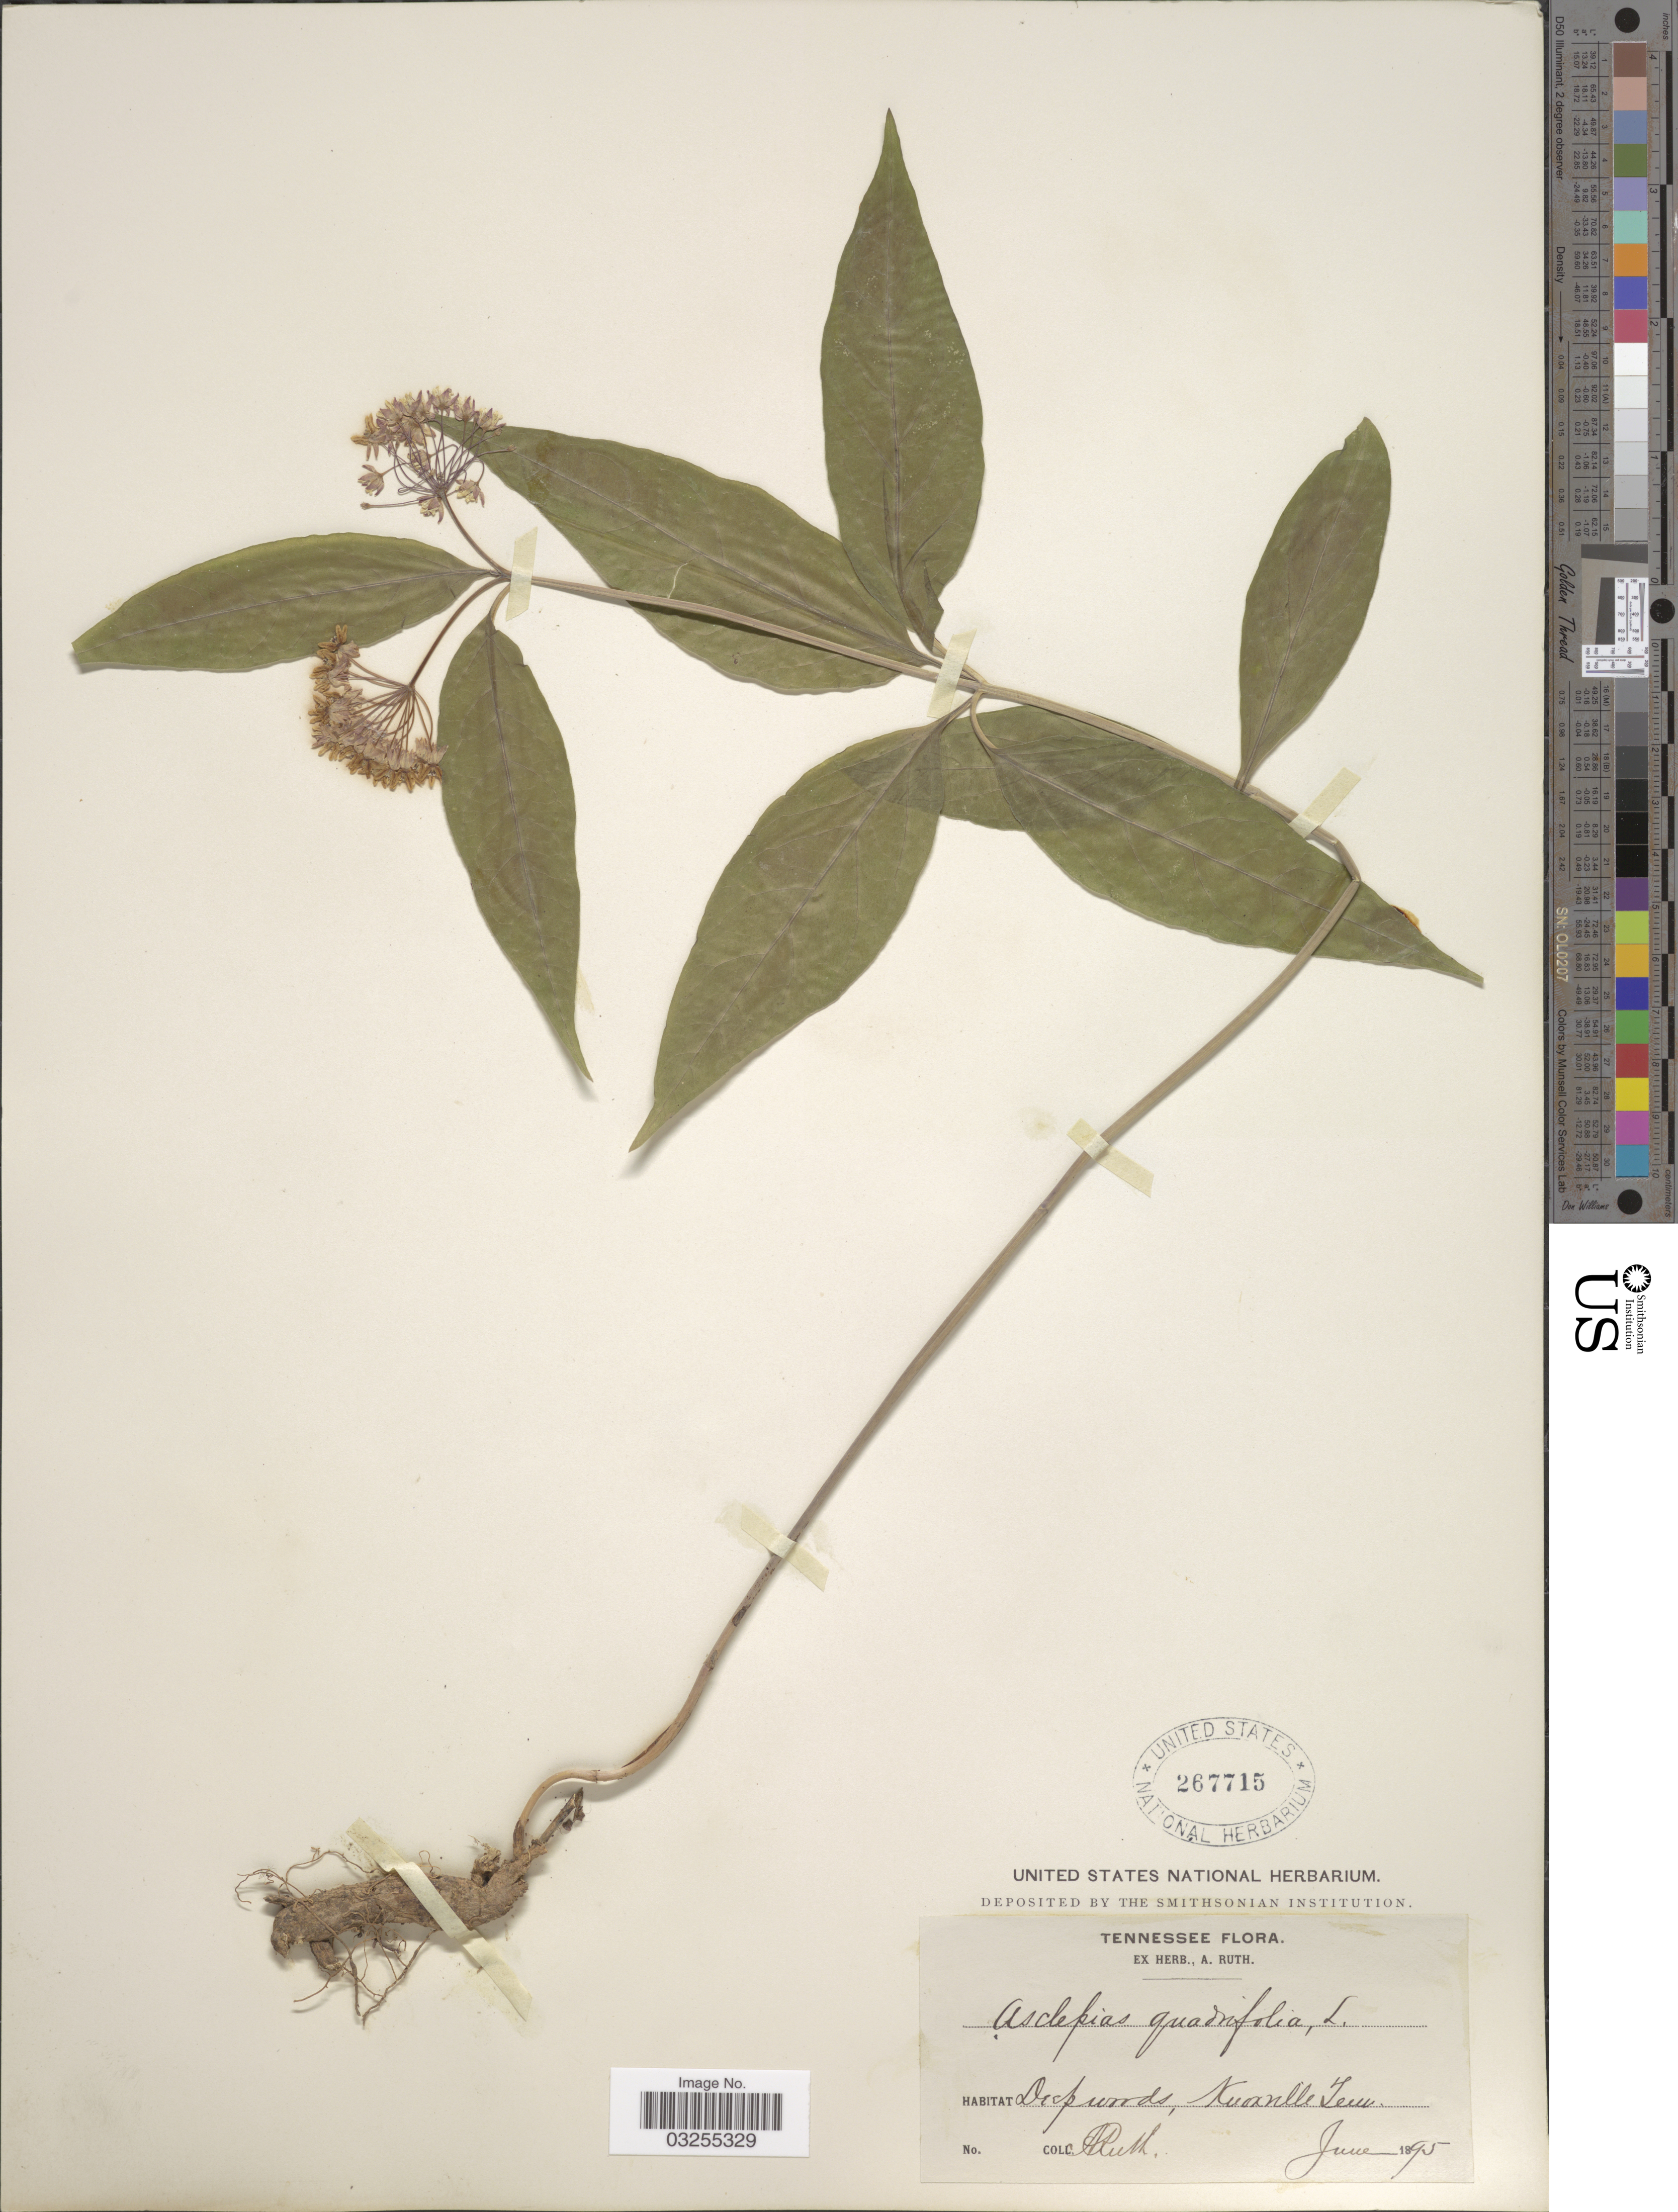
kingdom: Plantae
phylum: Tracheophyta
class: Magnoliopsida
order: Gentianales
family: Apocynaceae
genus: Asclepias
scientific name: Asclepias quadrifolia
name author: Jacq.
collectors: A. Ruth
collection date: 1895-06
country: United States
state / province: Tennessee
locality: Deep woods, Knoxville.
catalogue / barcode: US 267715